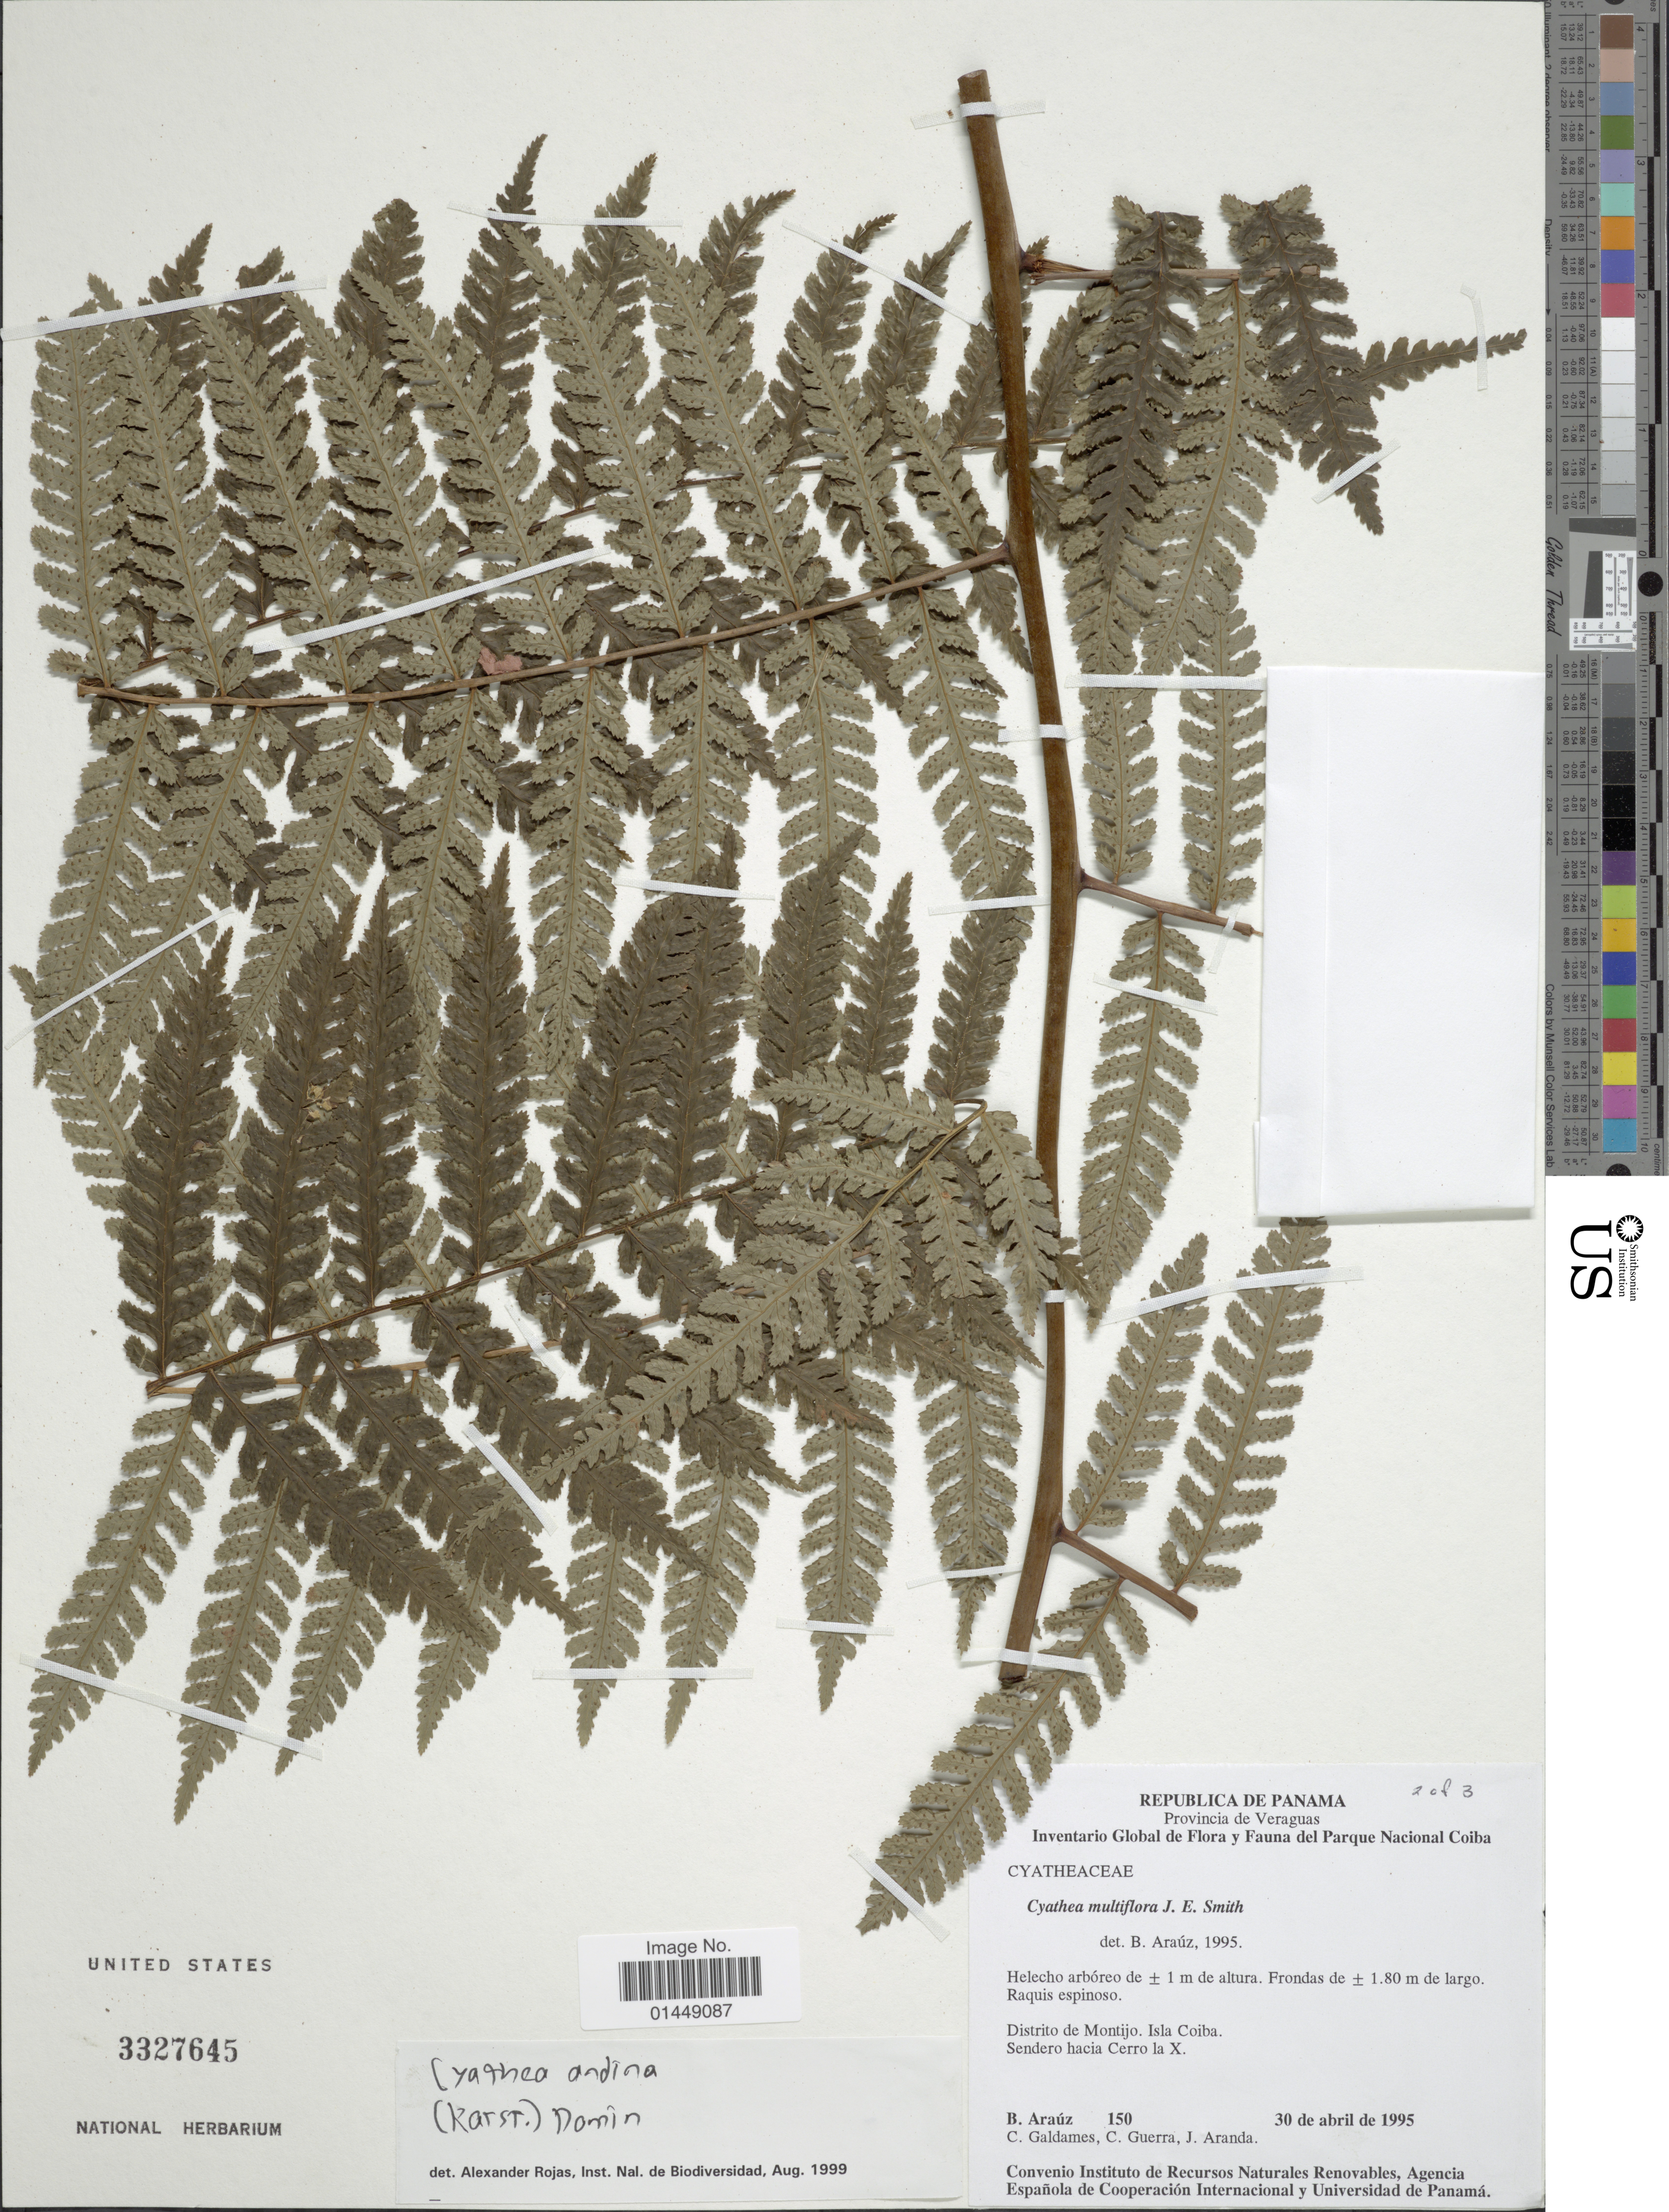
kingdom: Plantae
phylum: Tracheophyta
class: Polypodiopsida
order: Cyatheales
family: Cyatheaceae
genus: Cyathea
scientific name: Cyathea multiflora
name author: Sm.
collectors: B. Araúz, C. Galdames, C. Guerra & J. Aranda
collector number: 150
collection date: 1995-04-30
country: Panama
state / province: Veraguas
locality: Provincia de Veraguas. Distrito de Montijo. Isla Coiba. Sendero hacia Cerro la X.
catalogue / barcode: US 3327645